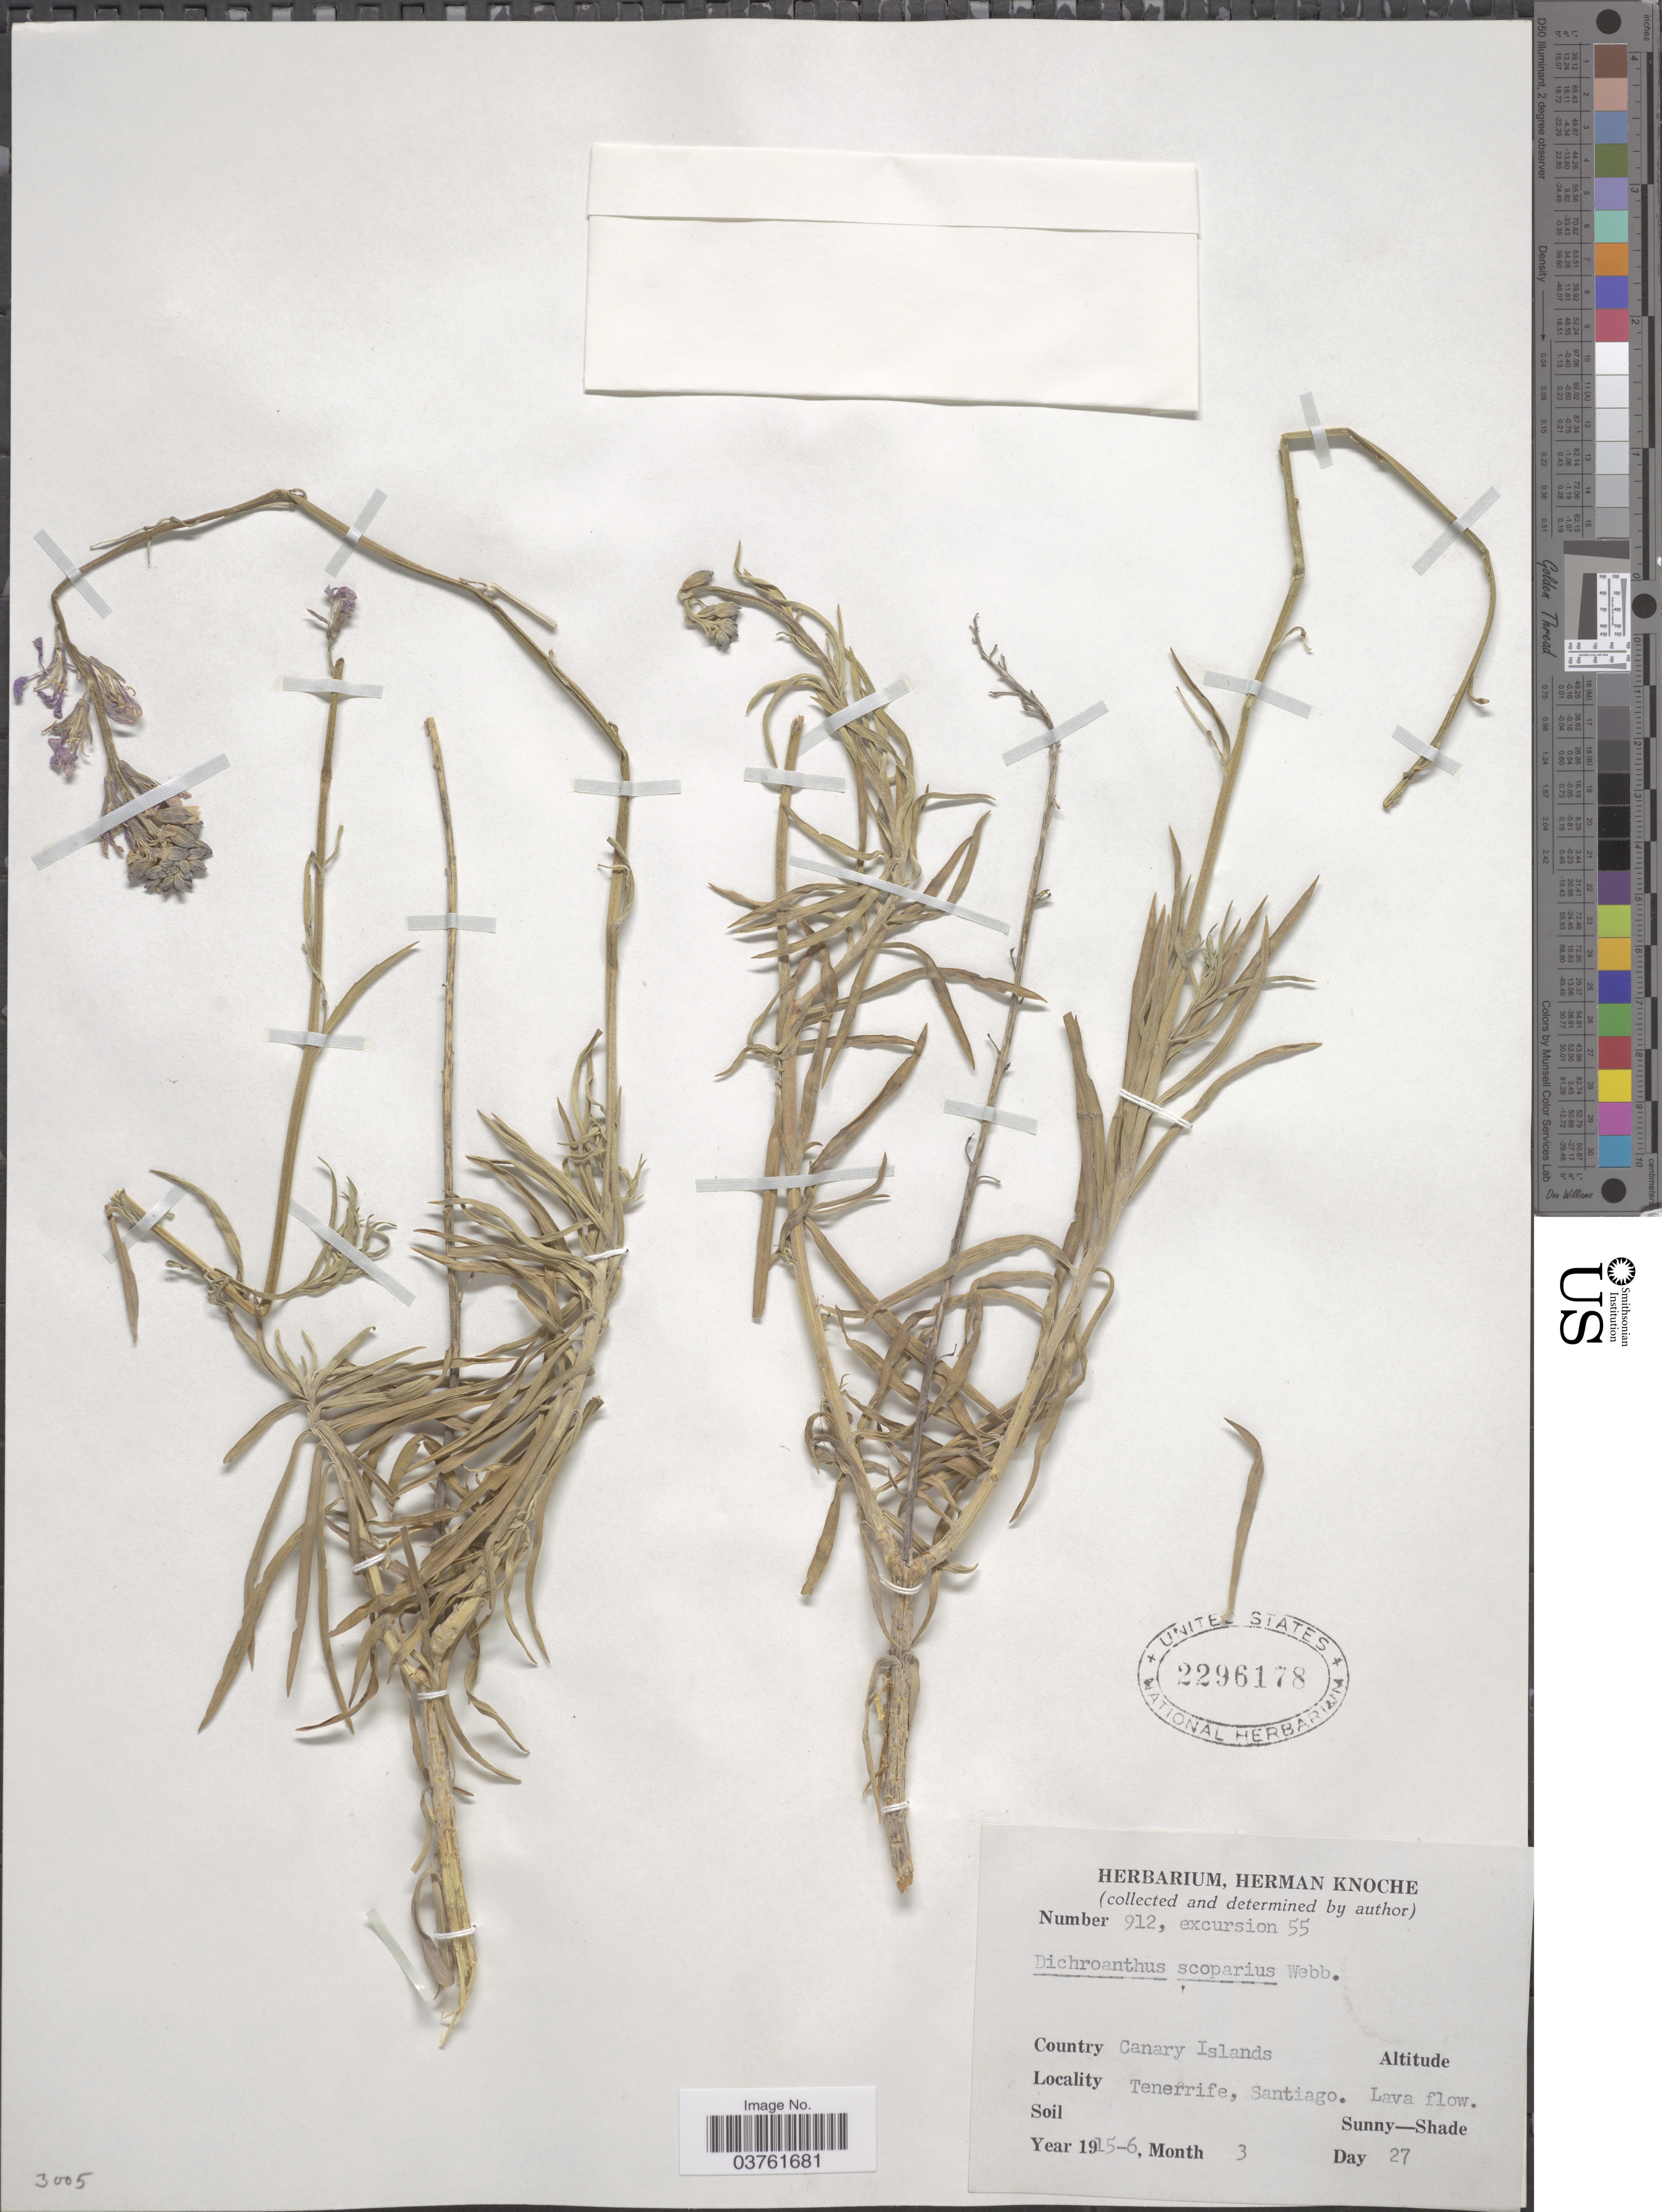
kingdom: Plantae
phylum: Tracheophyta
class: Magnoliopsida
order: Brassicales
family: Brassicaceae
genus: Cheiranthus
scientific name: Cheiranthus scoparius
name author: Brouss. ex Willd.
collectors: H. Knoche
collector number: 912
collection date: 1915-03-27/1916-03-27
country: Spain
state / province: Canarias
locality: Canary Islands. Tenerife, Santiago.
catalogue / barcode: US 2296178